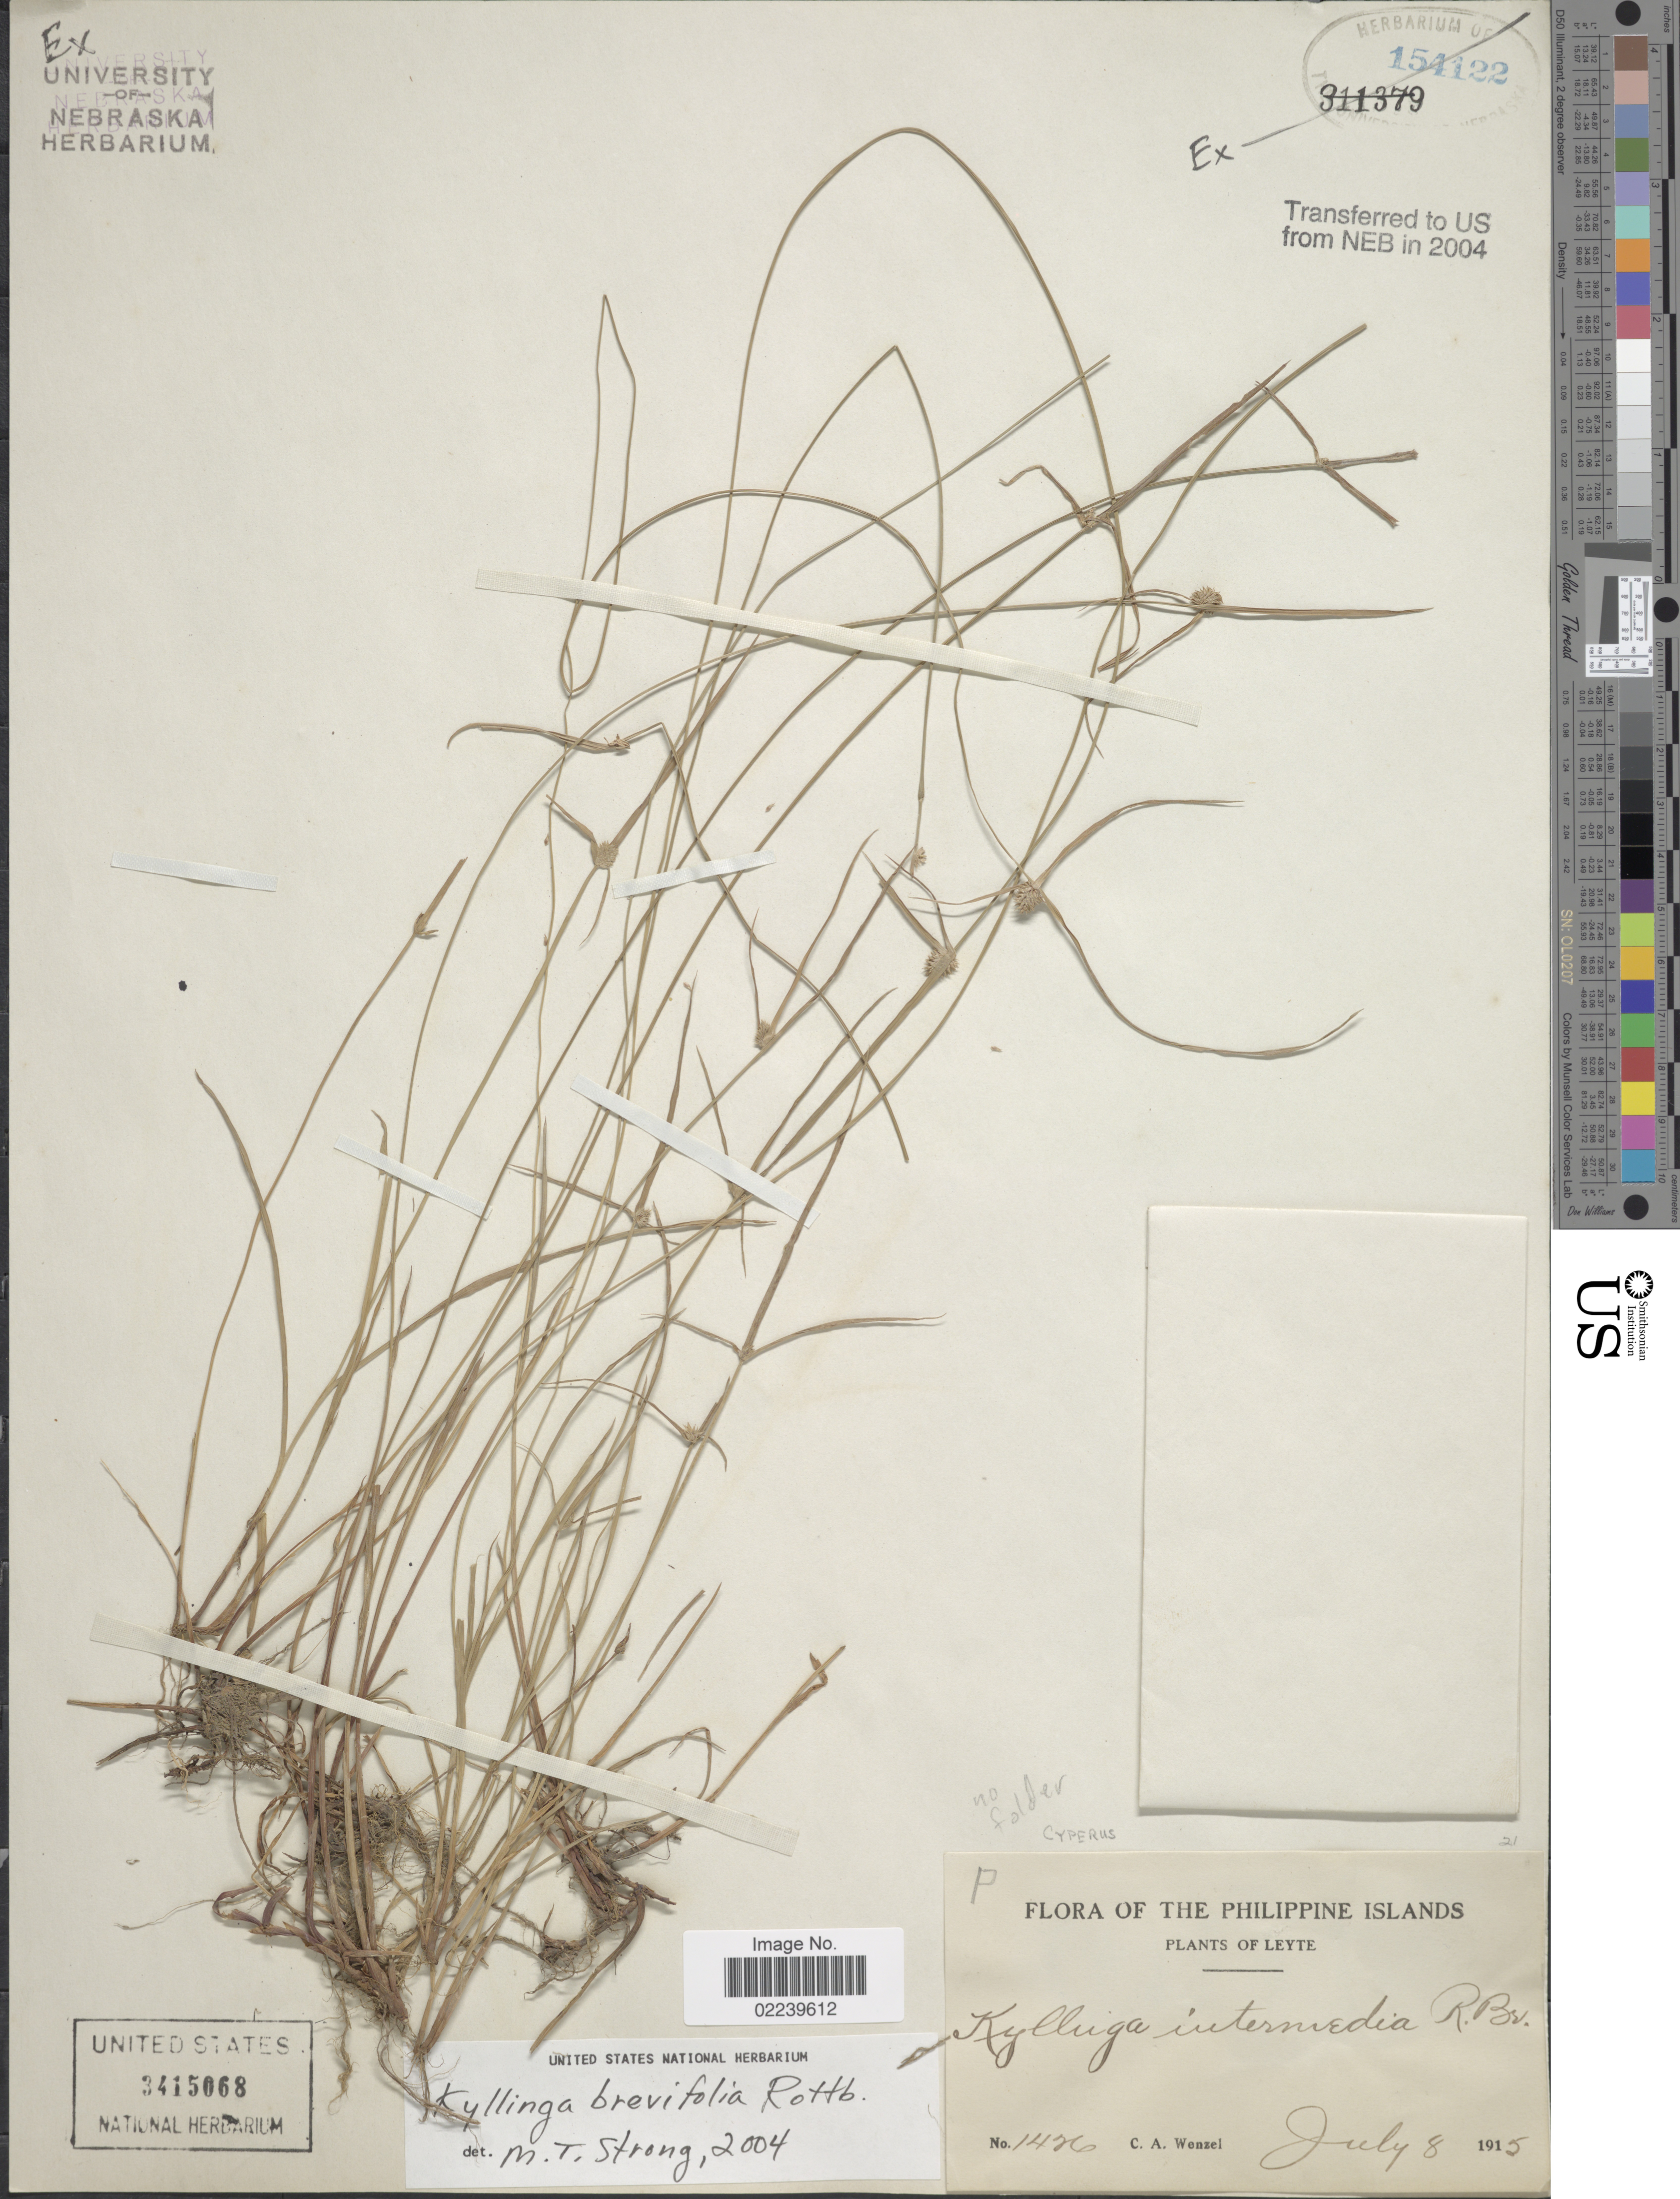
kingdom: Plantae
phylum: Tracheophyta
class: Liliopsida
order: Poales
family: Cyperaceae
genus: Cyperus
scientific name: Cyperus brevifolius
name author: (Rottb.) Hassk.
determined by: Strong, M. T., (US), Smithsonian Institution - National Museum of Natural History (UNITED STATES)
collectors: C. Wenzel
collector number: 1426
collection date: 1915-07-08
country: Philippines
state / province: Eastern Visayas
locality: Leyte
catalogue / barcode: US 3415068